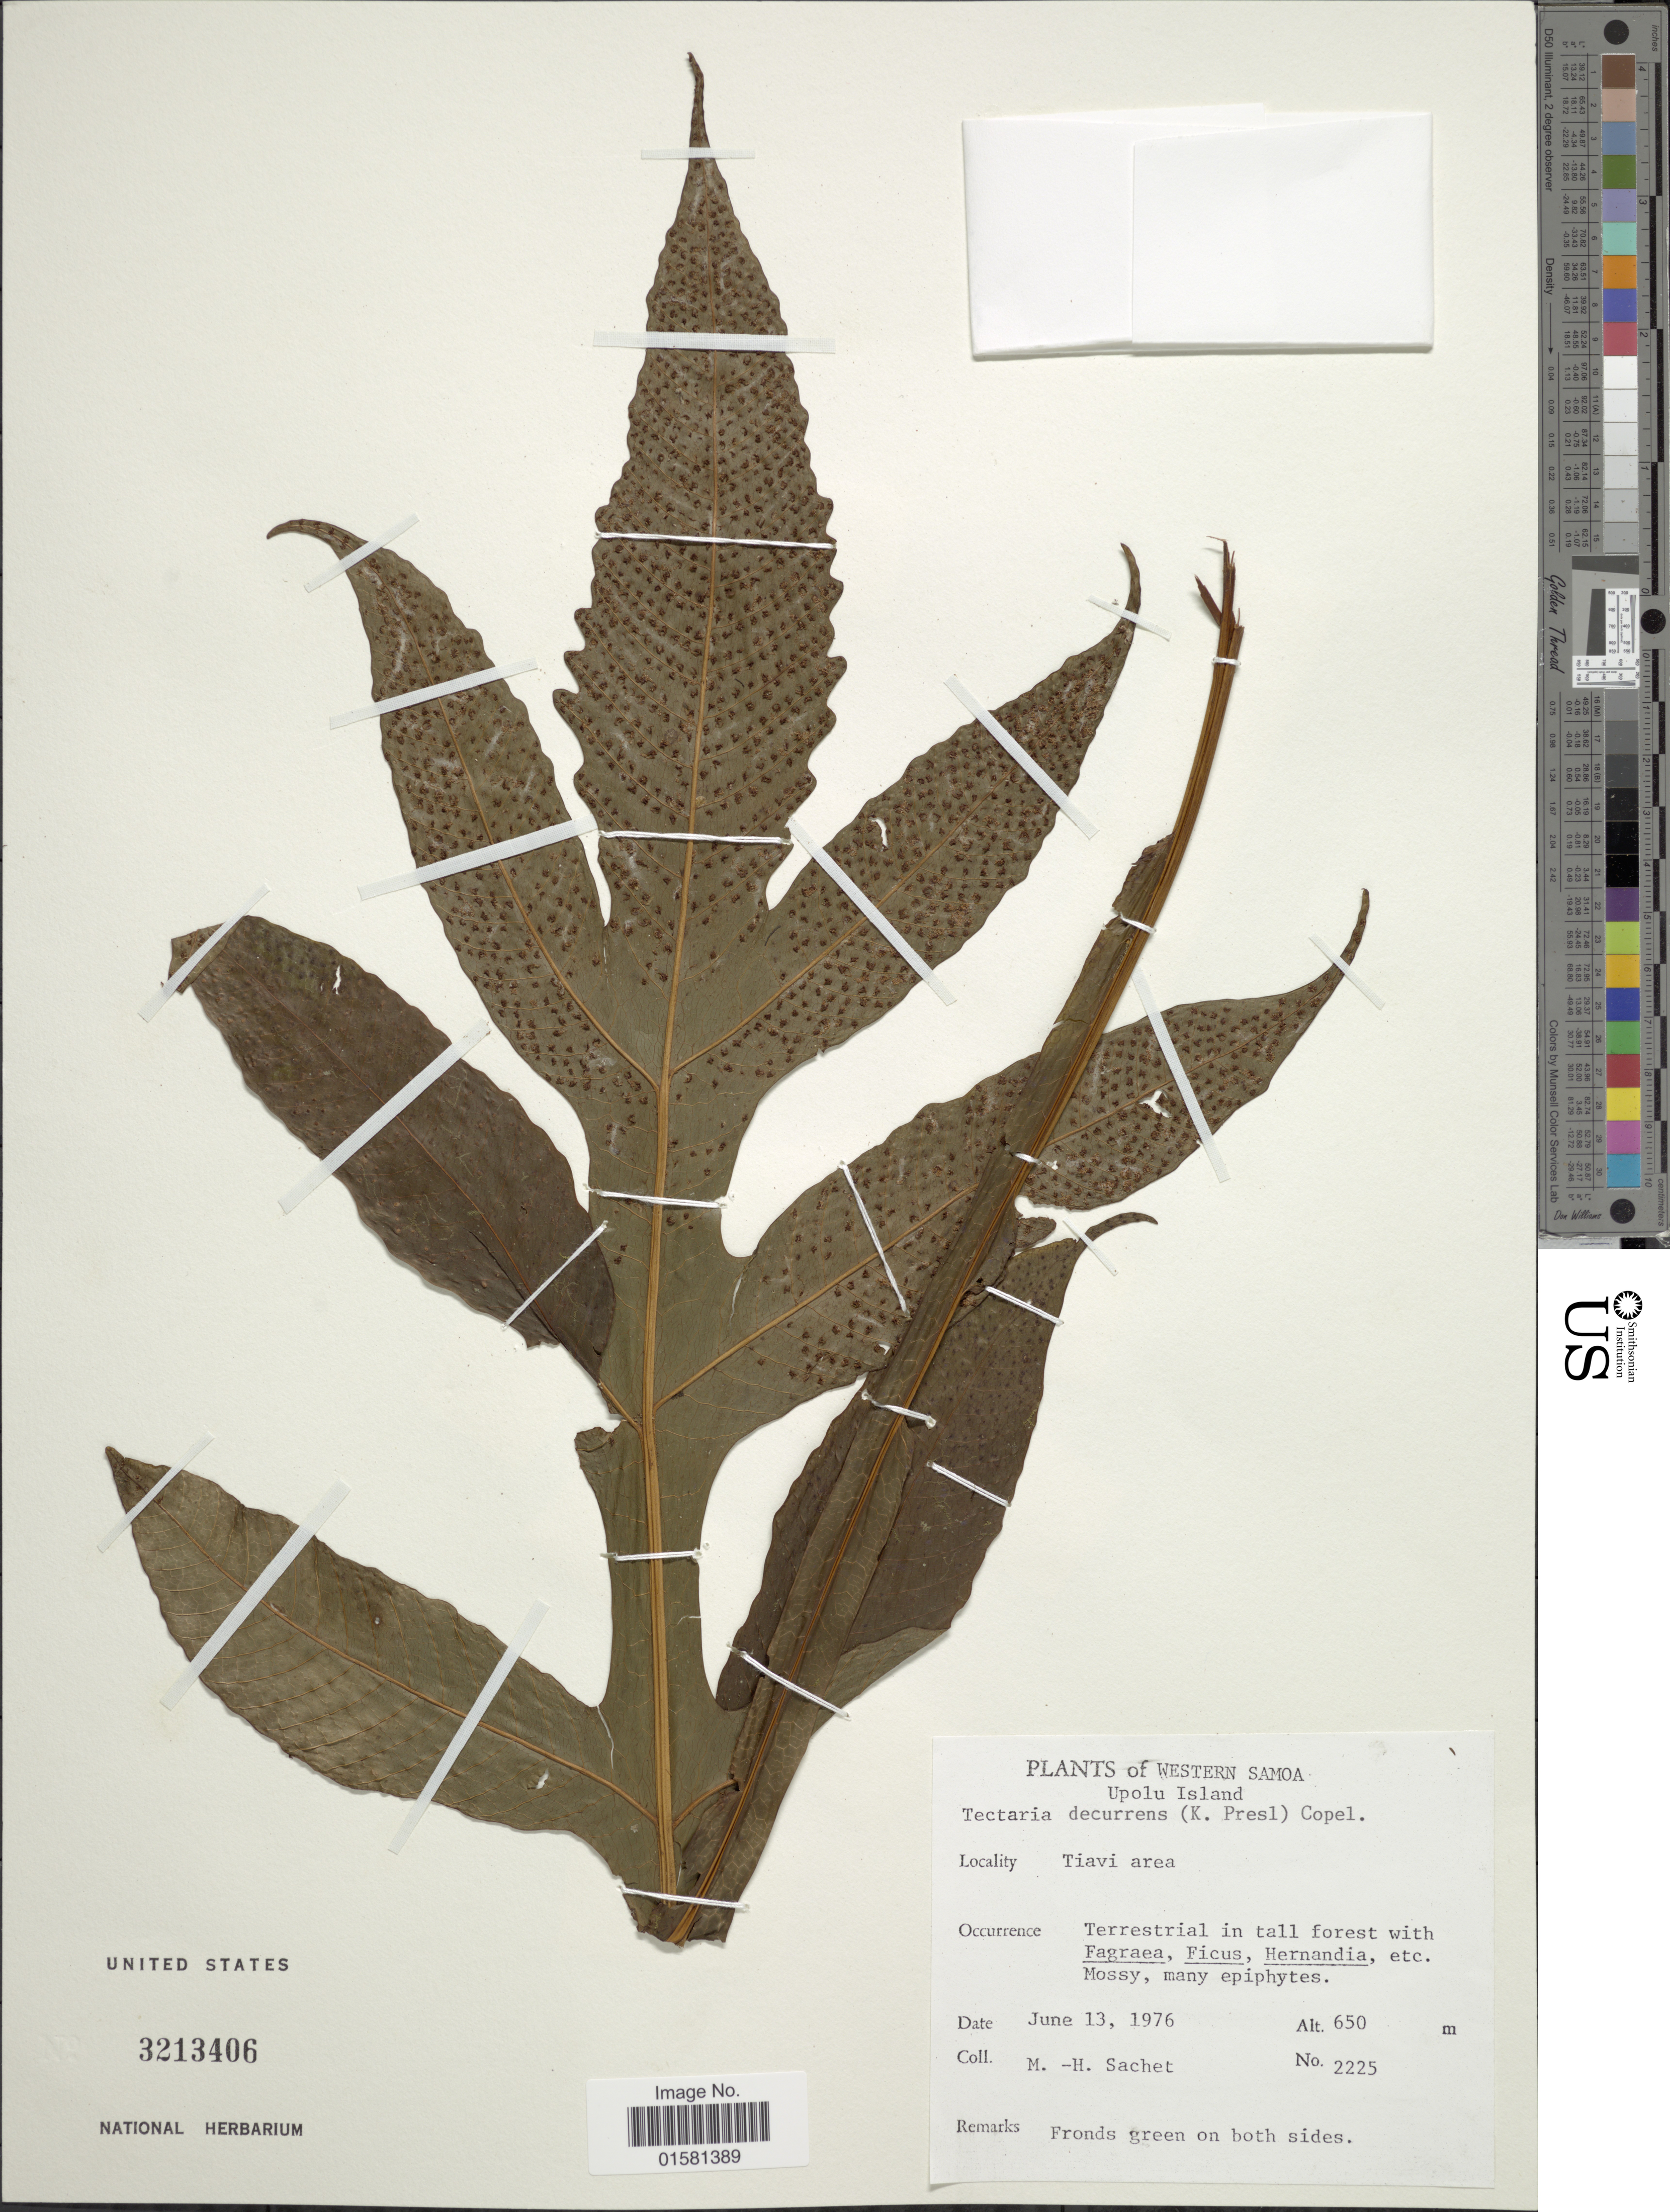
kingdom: Plantae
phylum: Tracheophyta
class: Polypodiopsida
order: Polypodiales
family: Tectariaceae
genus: Tectaria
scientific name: Tectaria decurrens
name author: (Presel.) Copel. in Elmer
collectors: M.-H. Sachet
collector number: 225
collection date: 1976-06-13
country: Samoa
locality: Western Samoa, Upolu Island, Tiavi area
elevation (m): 650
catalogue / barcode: US 3213406